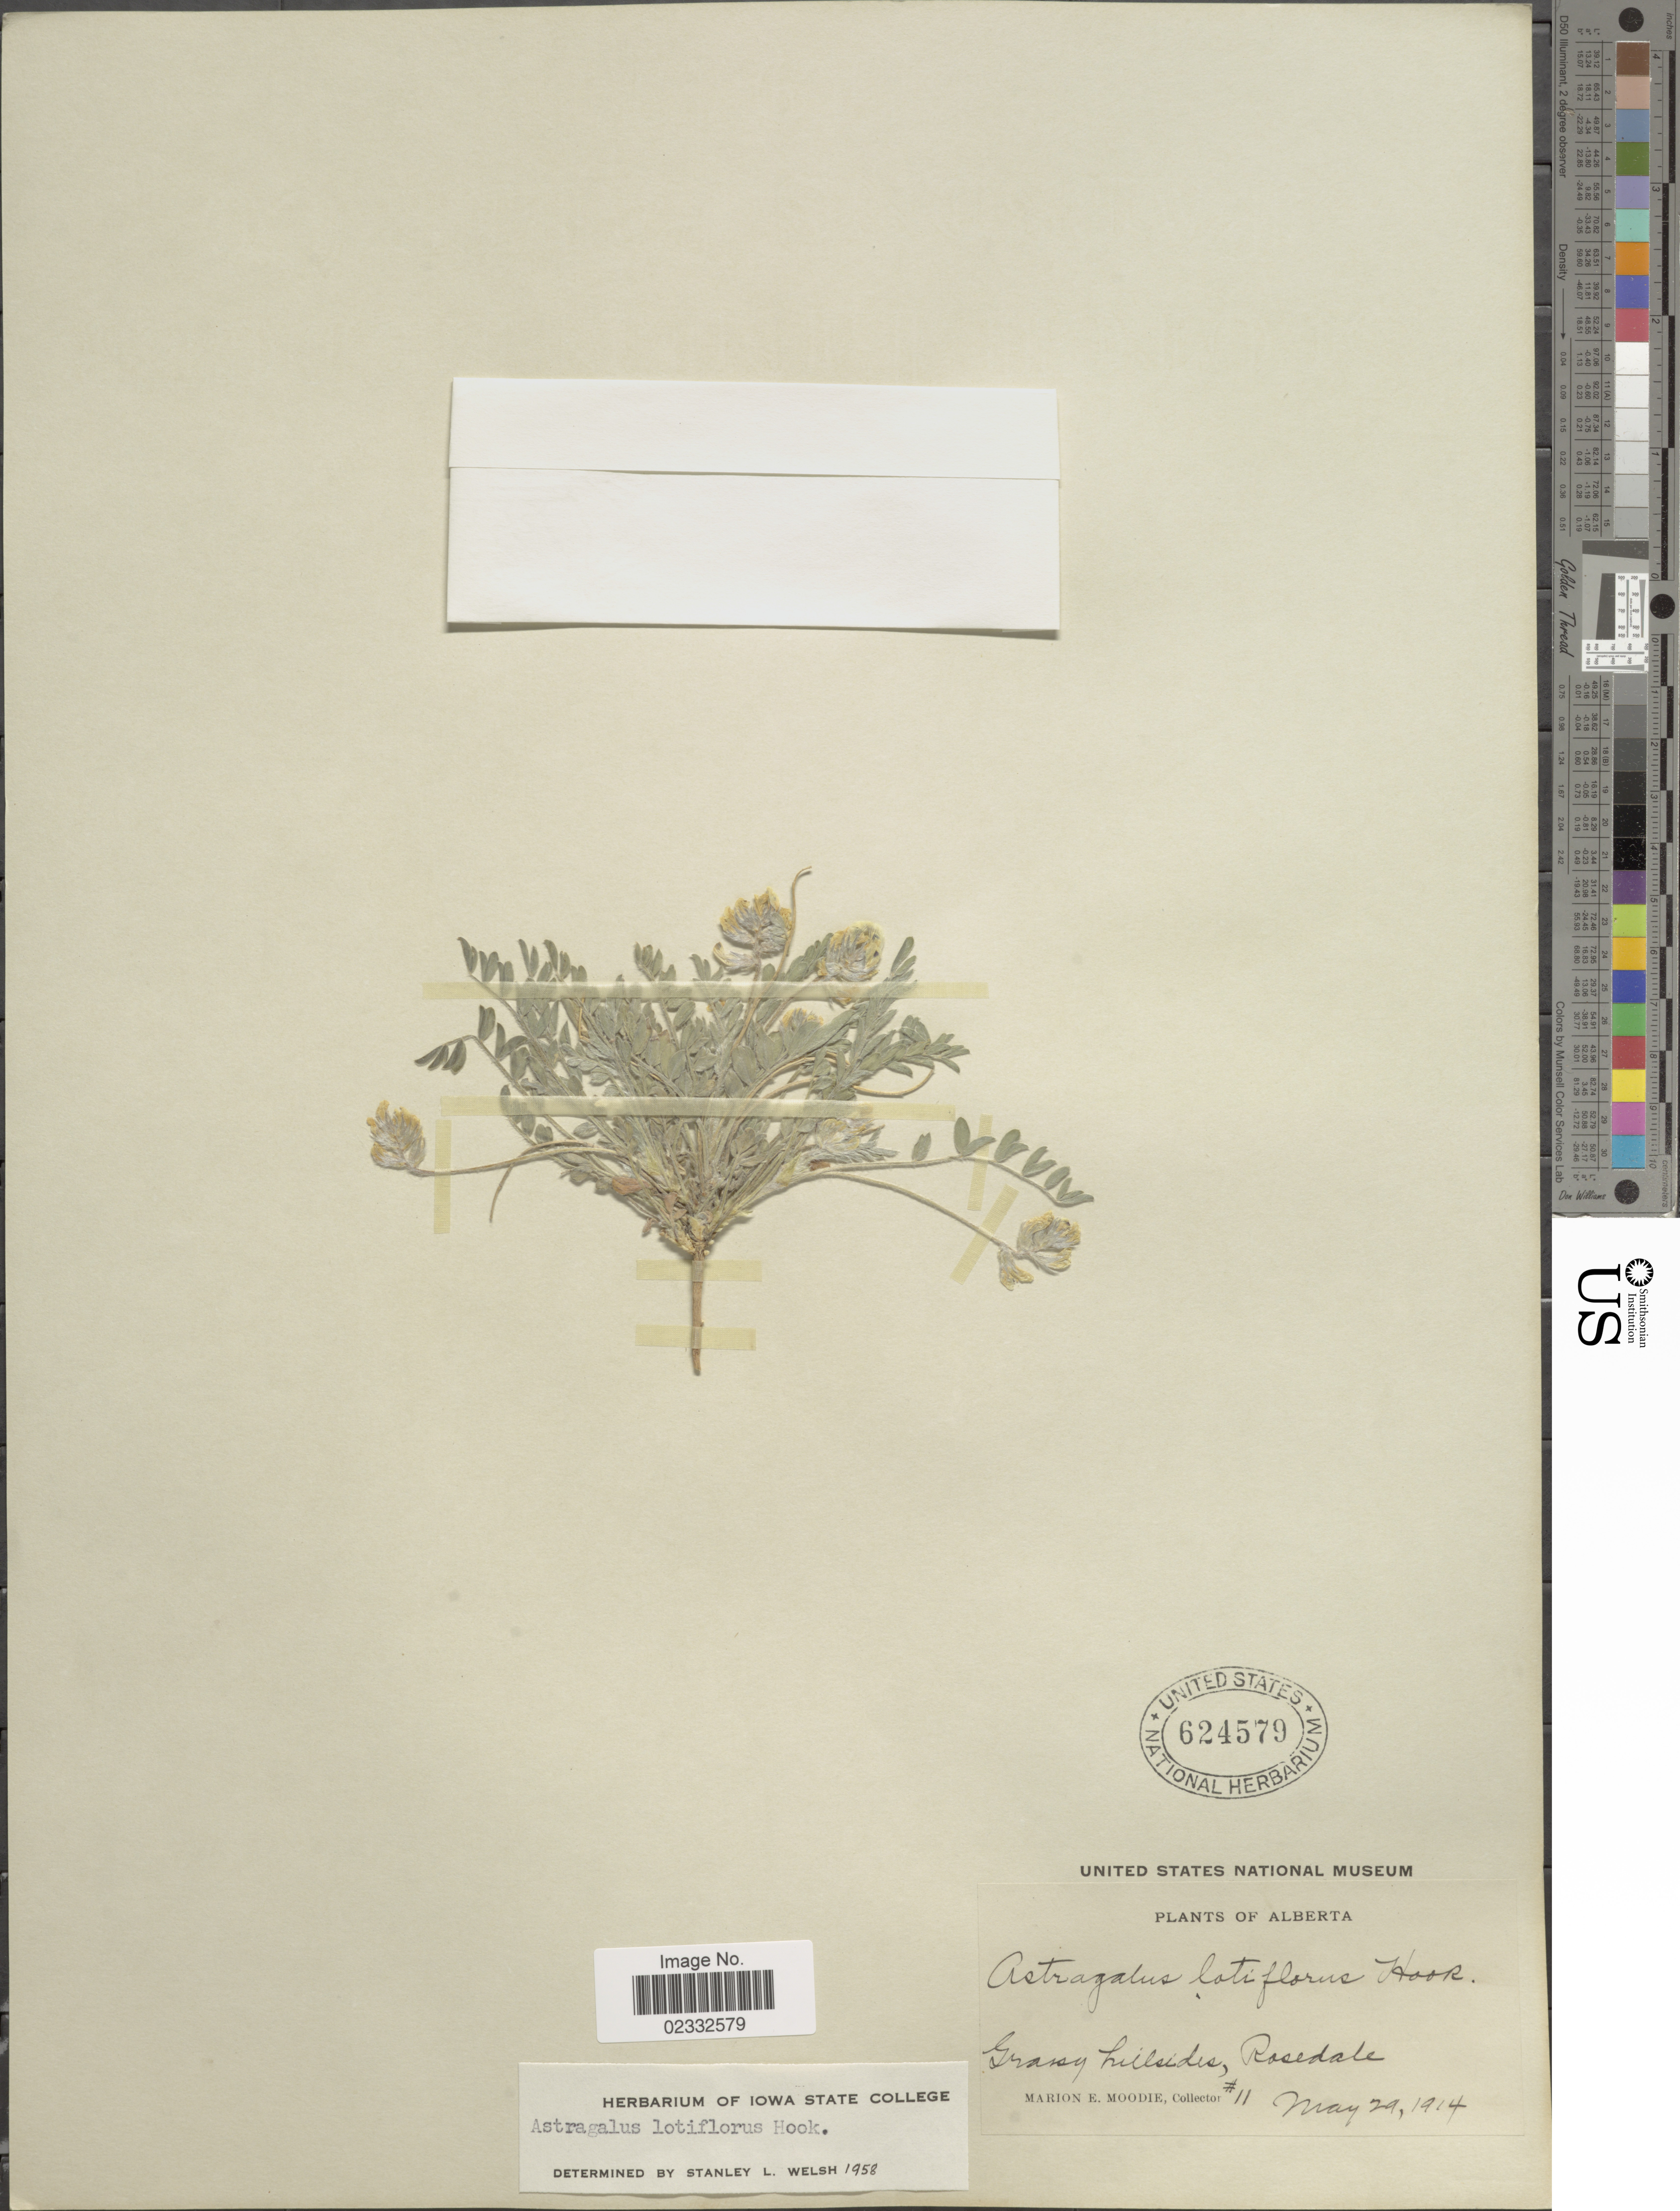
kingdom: Plantae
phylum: Tracheophyta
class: Magnoliopsida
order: Fabales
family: Fabaceae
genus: Astragalus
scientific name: Astragalus lotiflorus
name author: Hook.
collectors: M. E. Moodie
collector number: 11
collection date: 1914-05-29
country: Canada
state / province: Alberta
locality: Grassy hillsides, Rosedale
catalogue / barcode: US 624579